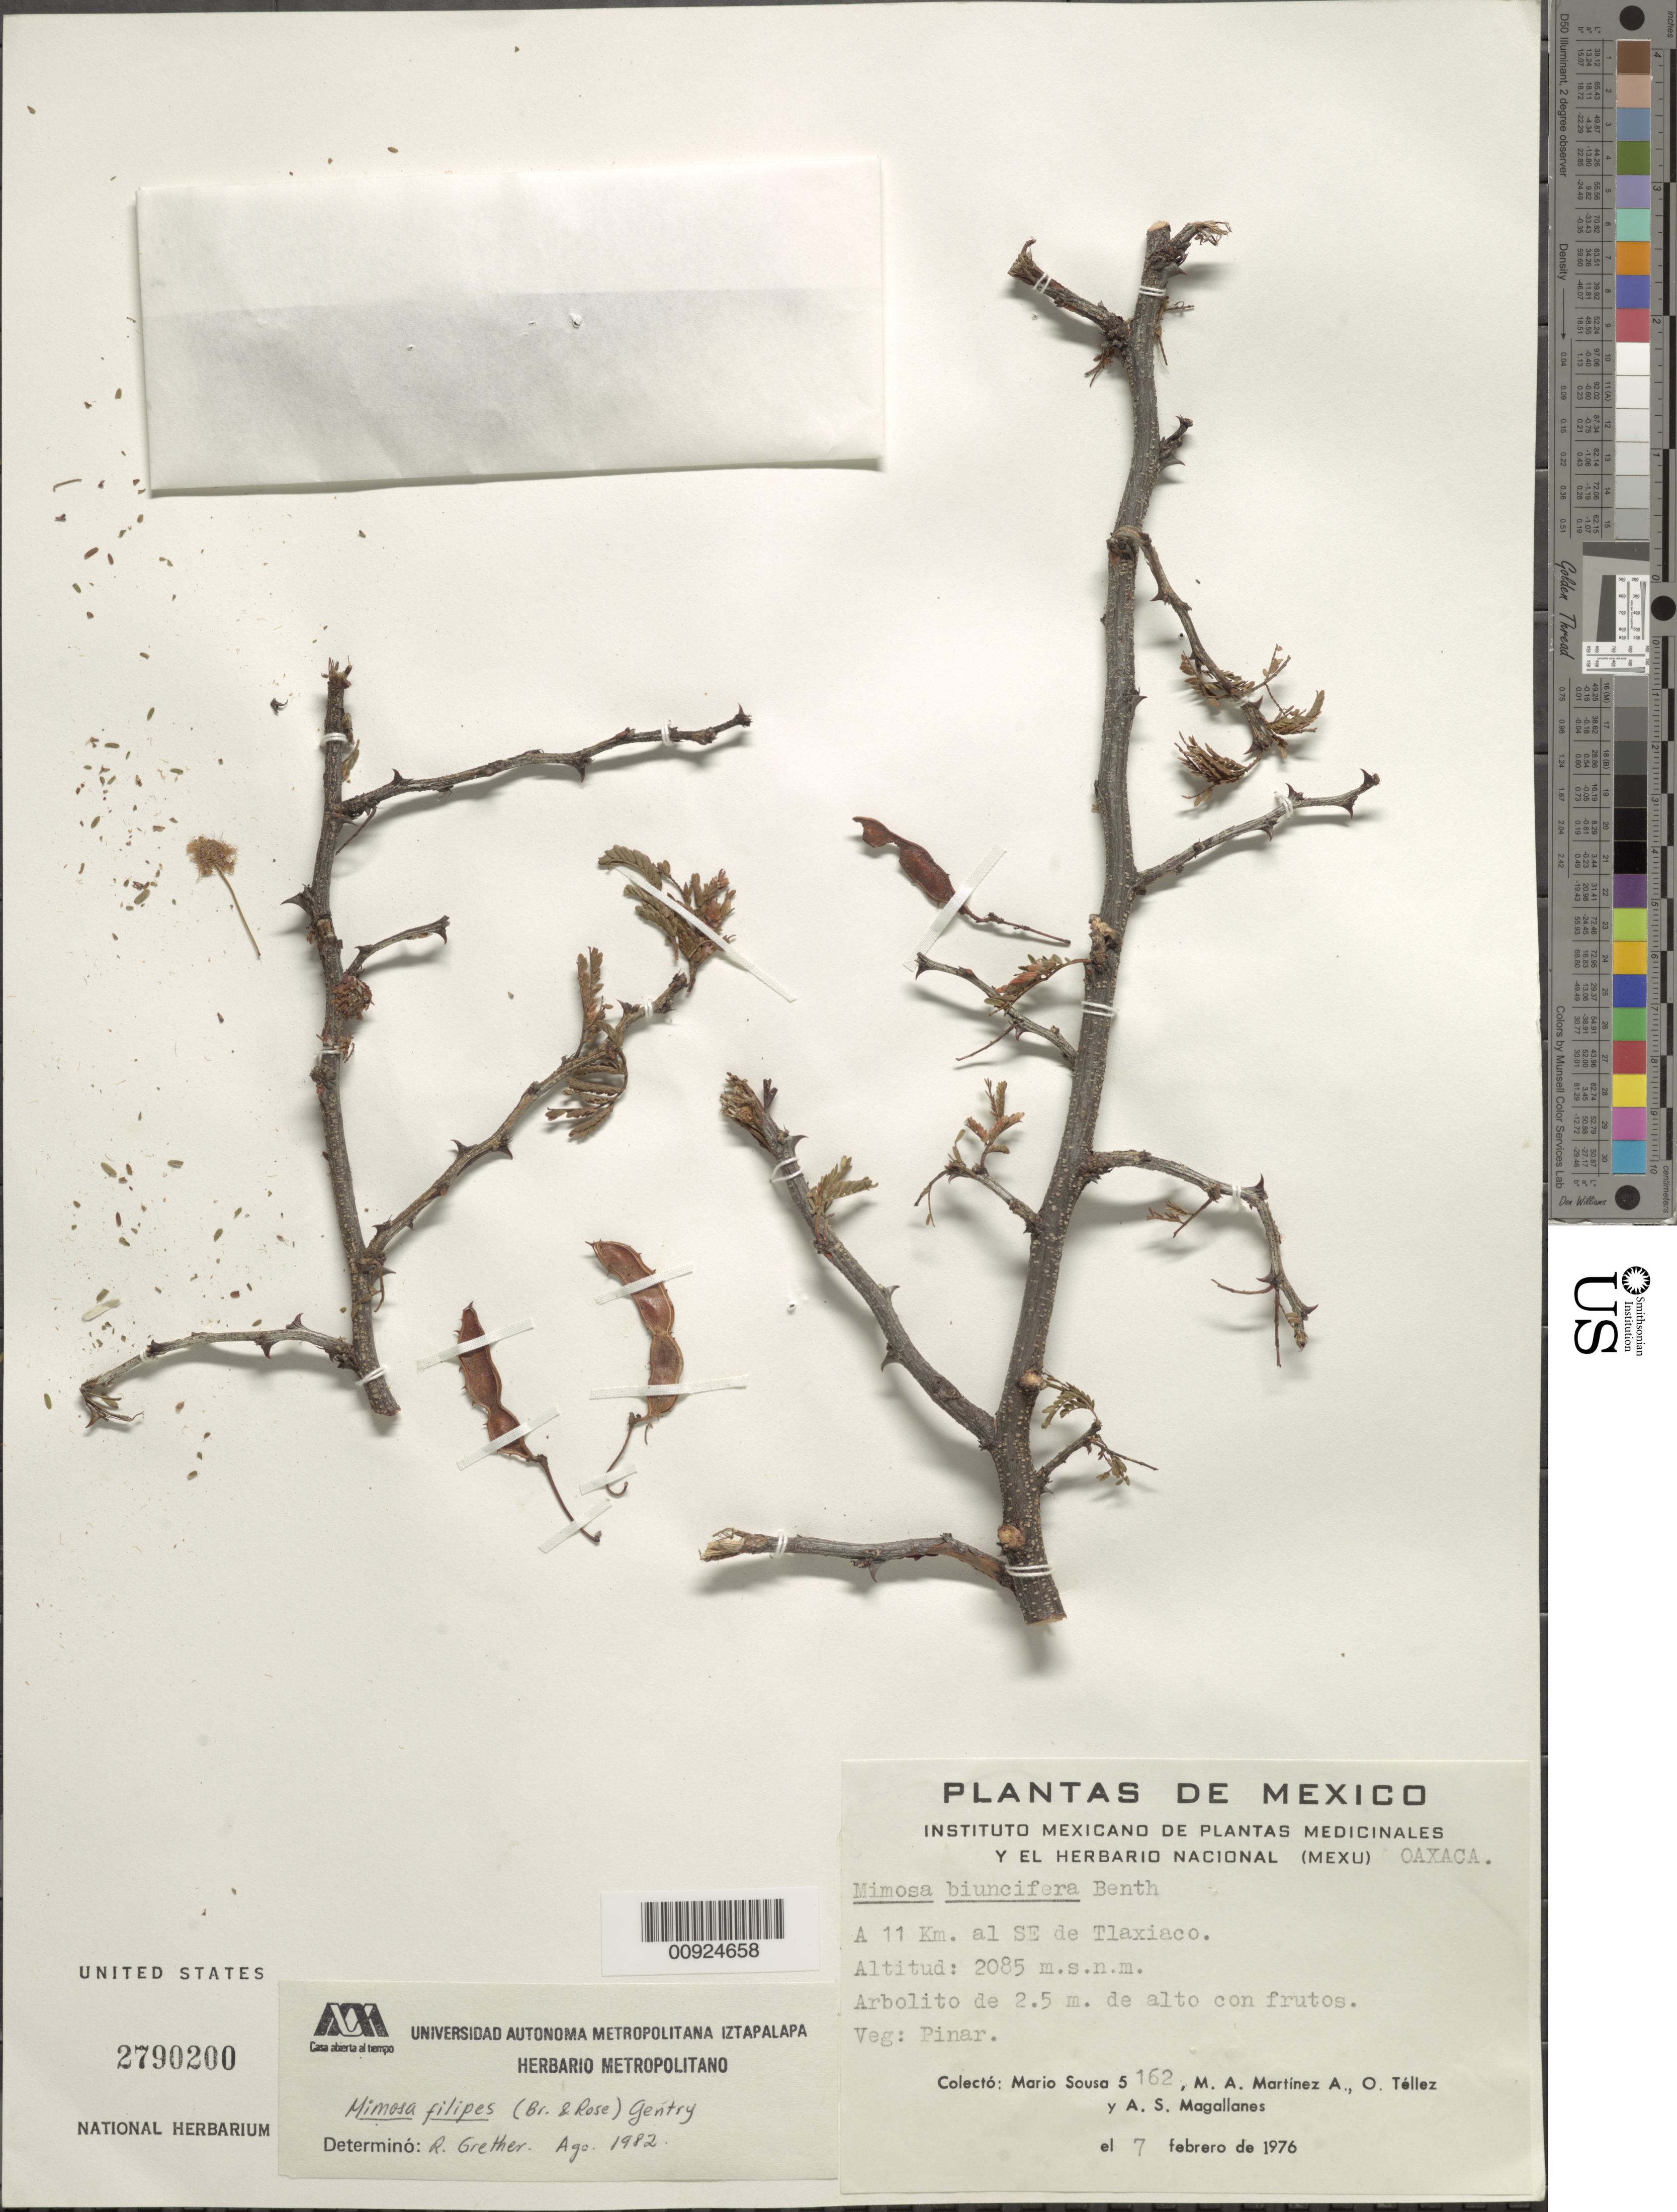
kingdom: Plantae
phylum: Tracheophyta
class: Magnoliopsida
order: Fabales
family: Fabaceae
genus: Mimosa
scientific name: Mimosa filipes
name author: (Britton) Gentry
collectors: M. Sousa S., M. A. Martínez Alfaro, O. Téllez V. & A. Magallanes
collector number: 5162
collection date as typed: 07 Feb 1976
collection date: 1976-02-07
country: Mexico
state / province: Oaxaca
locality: A 11 km. al SE de Tlaxiaco.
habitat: Veg: Pinar.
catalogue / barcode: US 2790200